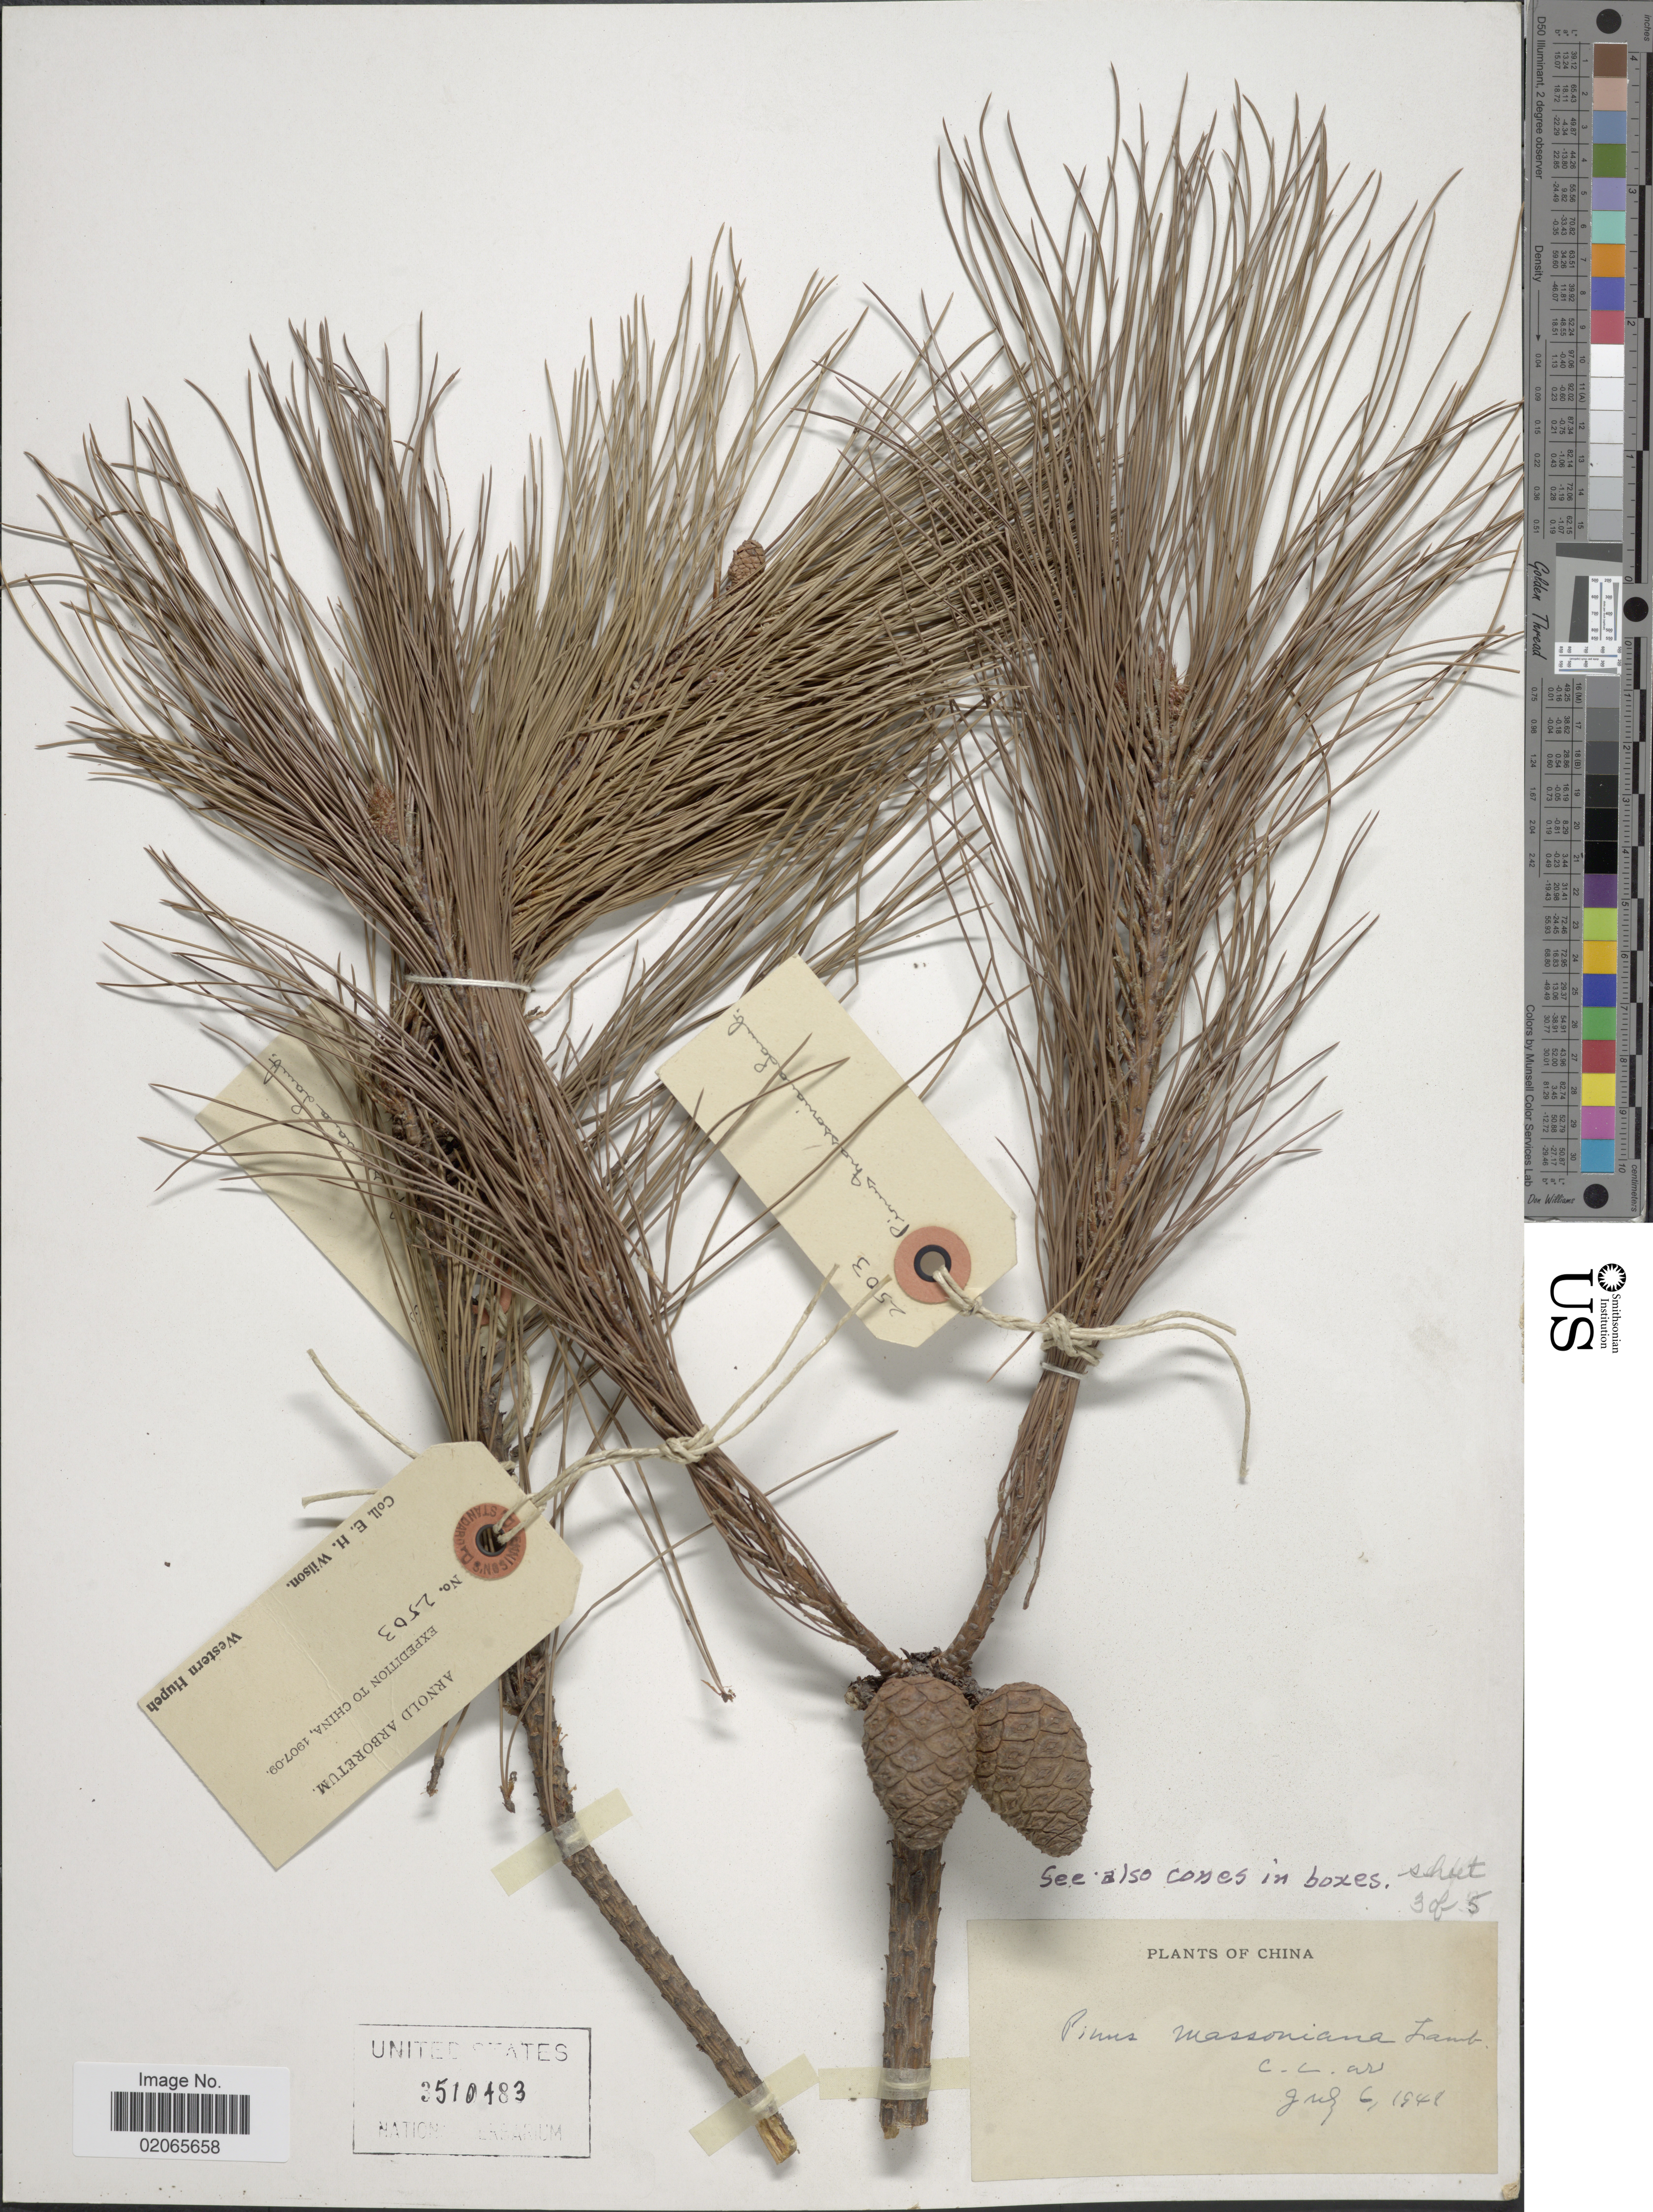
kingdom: Plantae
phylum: Tracheophyta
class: Pinopsida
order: Pinales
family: Pinaceae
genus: Pinus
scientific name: Pinus massoniana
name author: D. Don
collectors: E. Wilson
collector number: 2503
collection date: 1907/1909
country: China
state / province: Hubei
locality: Western Hupeh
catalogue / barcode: US 3510483